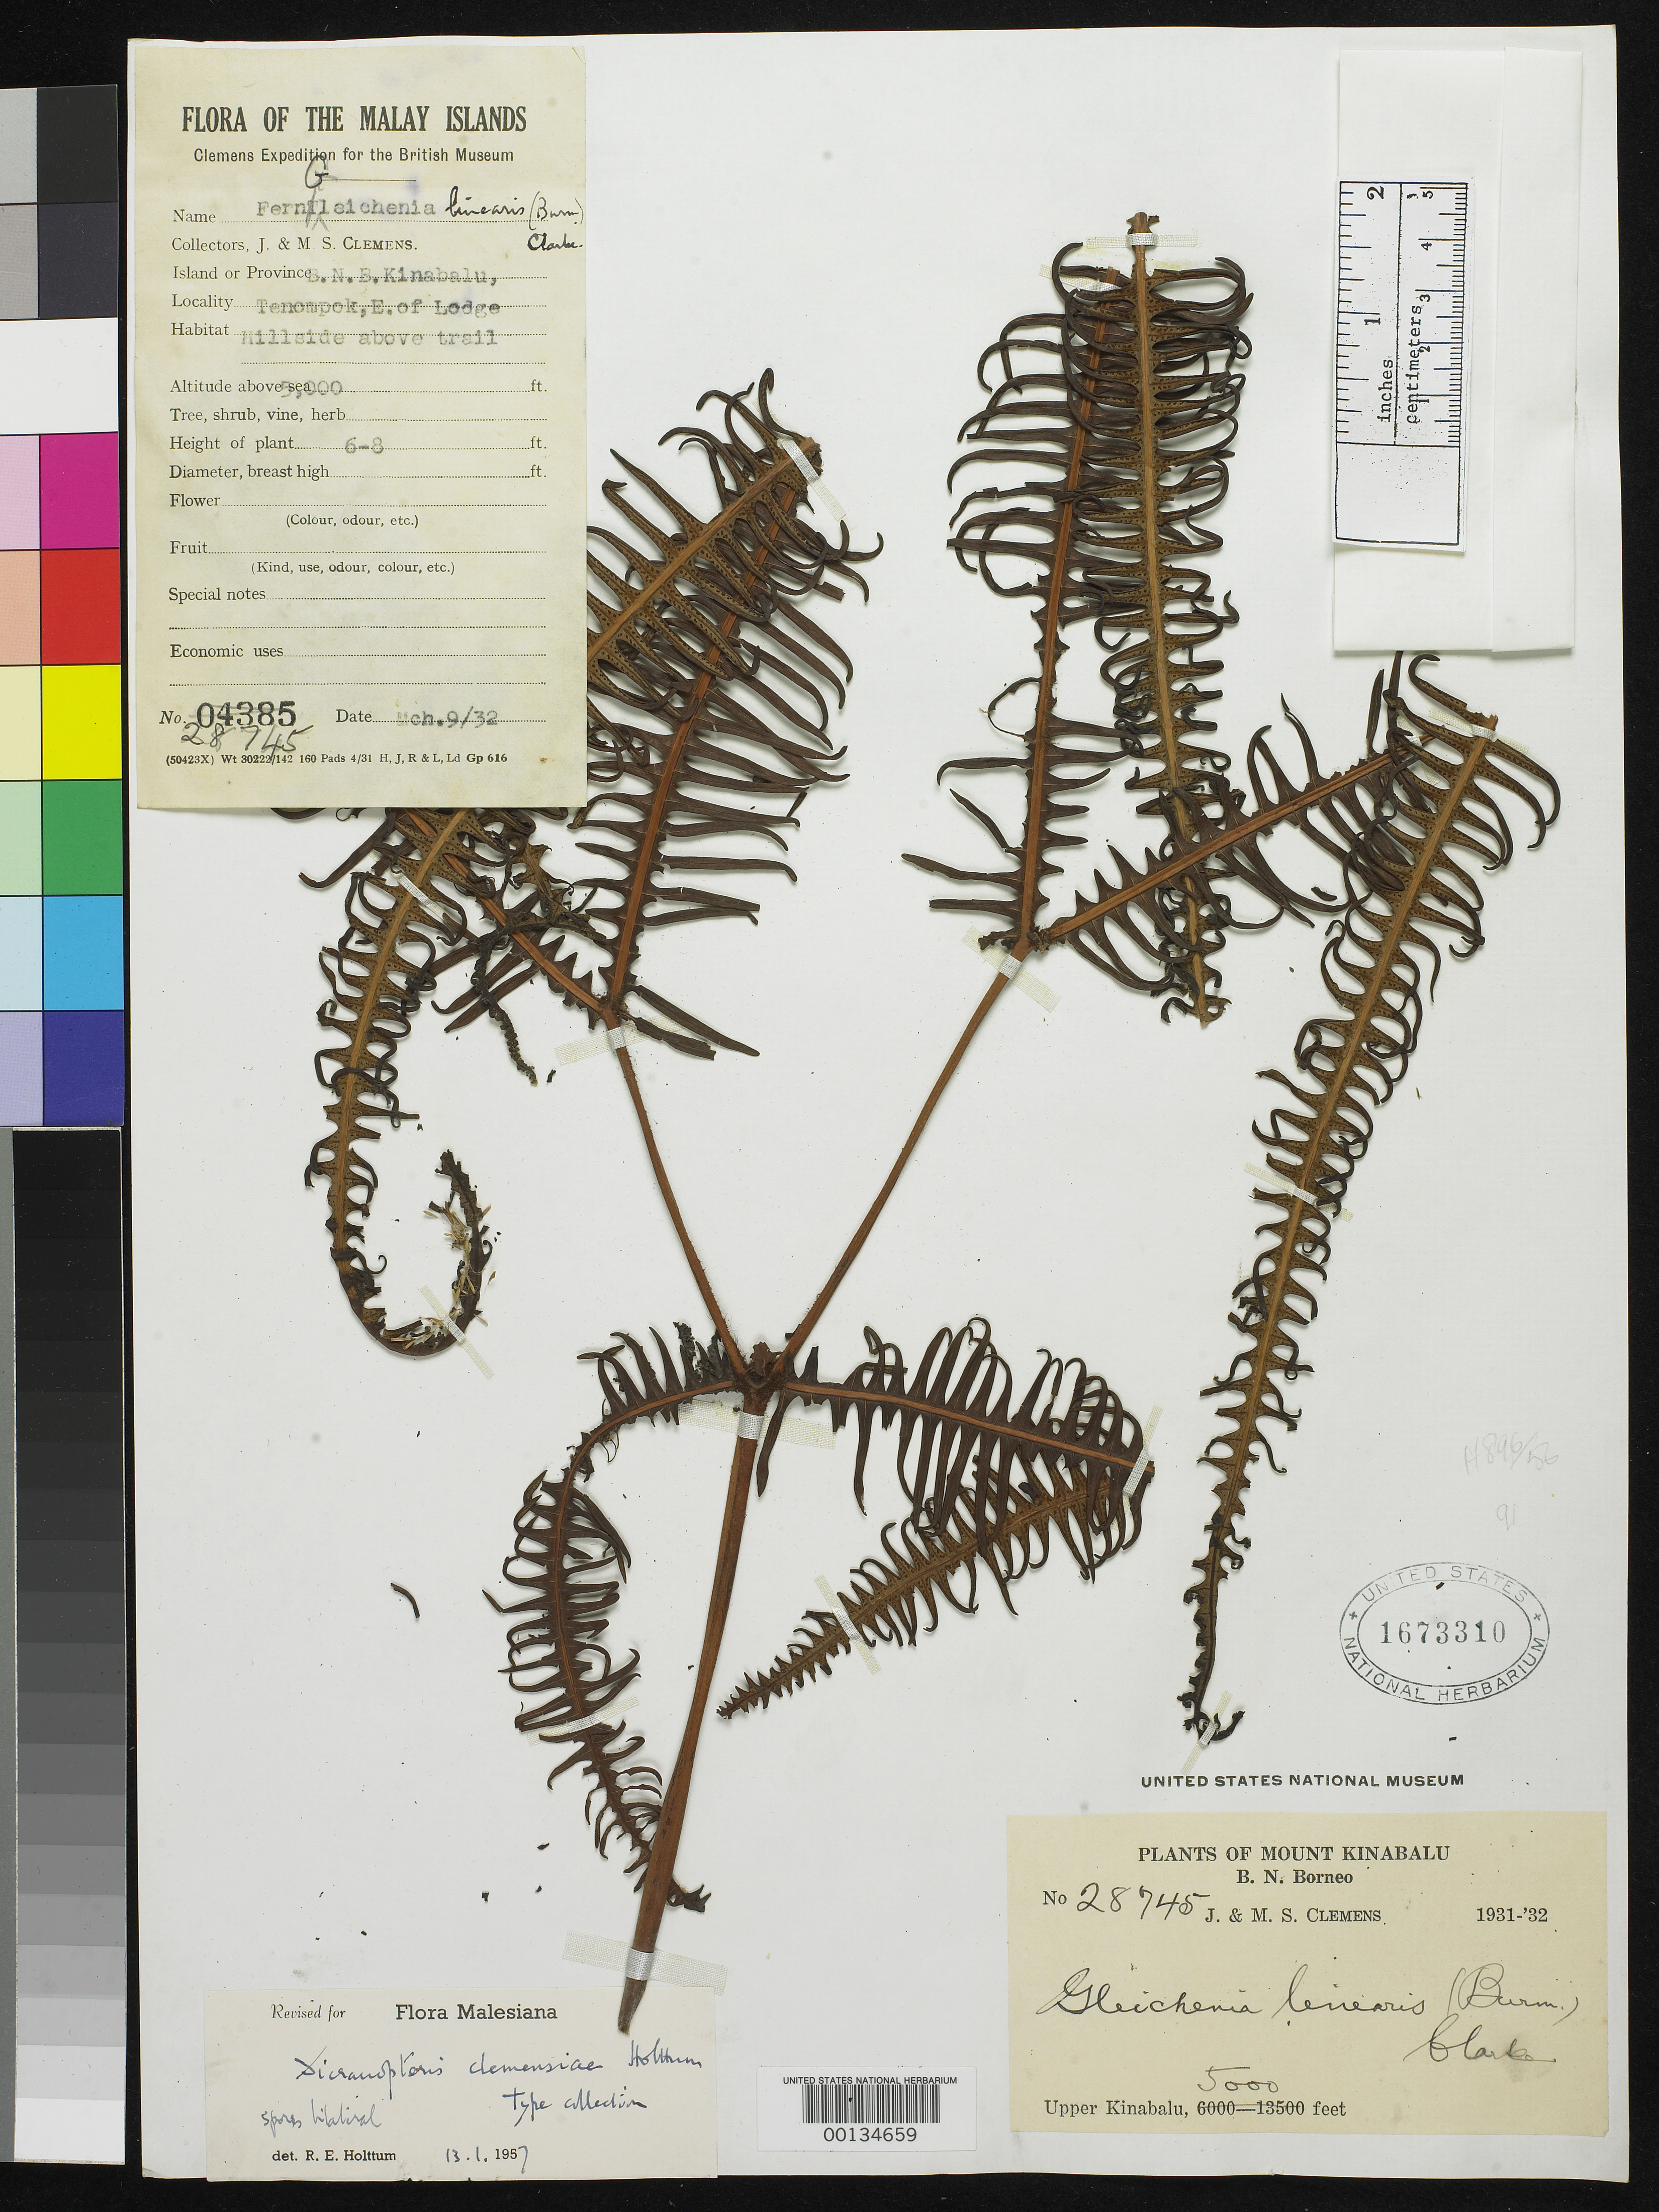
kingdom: Plantae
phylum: Tracheophyta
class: Polypodiopsida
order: Gleicheniales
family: Gleicheniaceae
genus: Dicranopteris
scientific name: Dicranopteris clemensiae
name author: Holttum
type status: Isotype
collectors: M. S. Clemens & J. Clemens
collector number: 28745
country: Indonesia / Malaysia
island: Borneo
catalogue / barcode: US 1673310